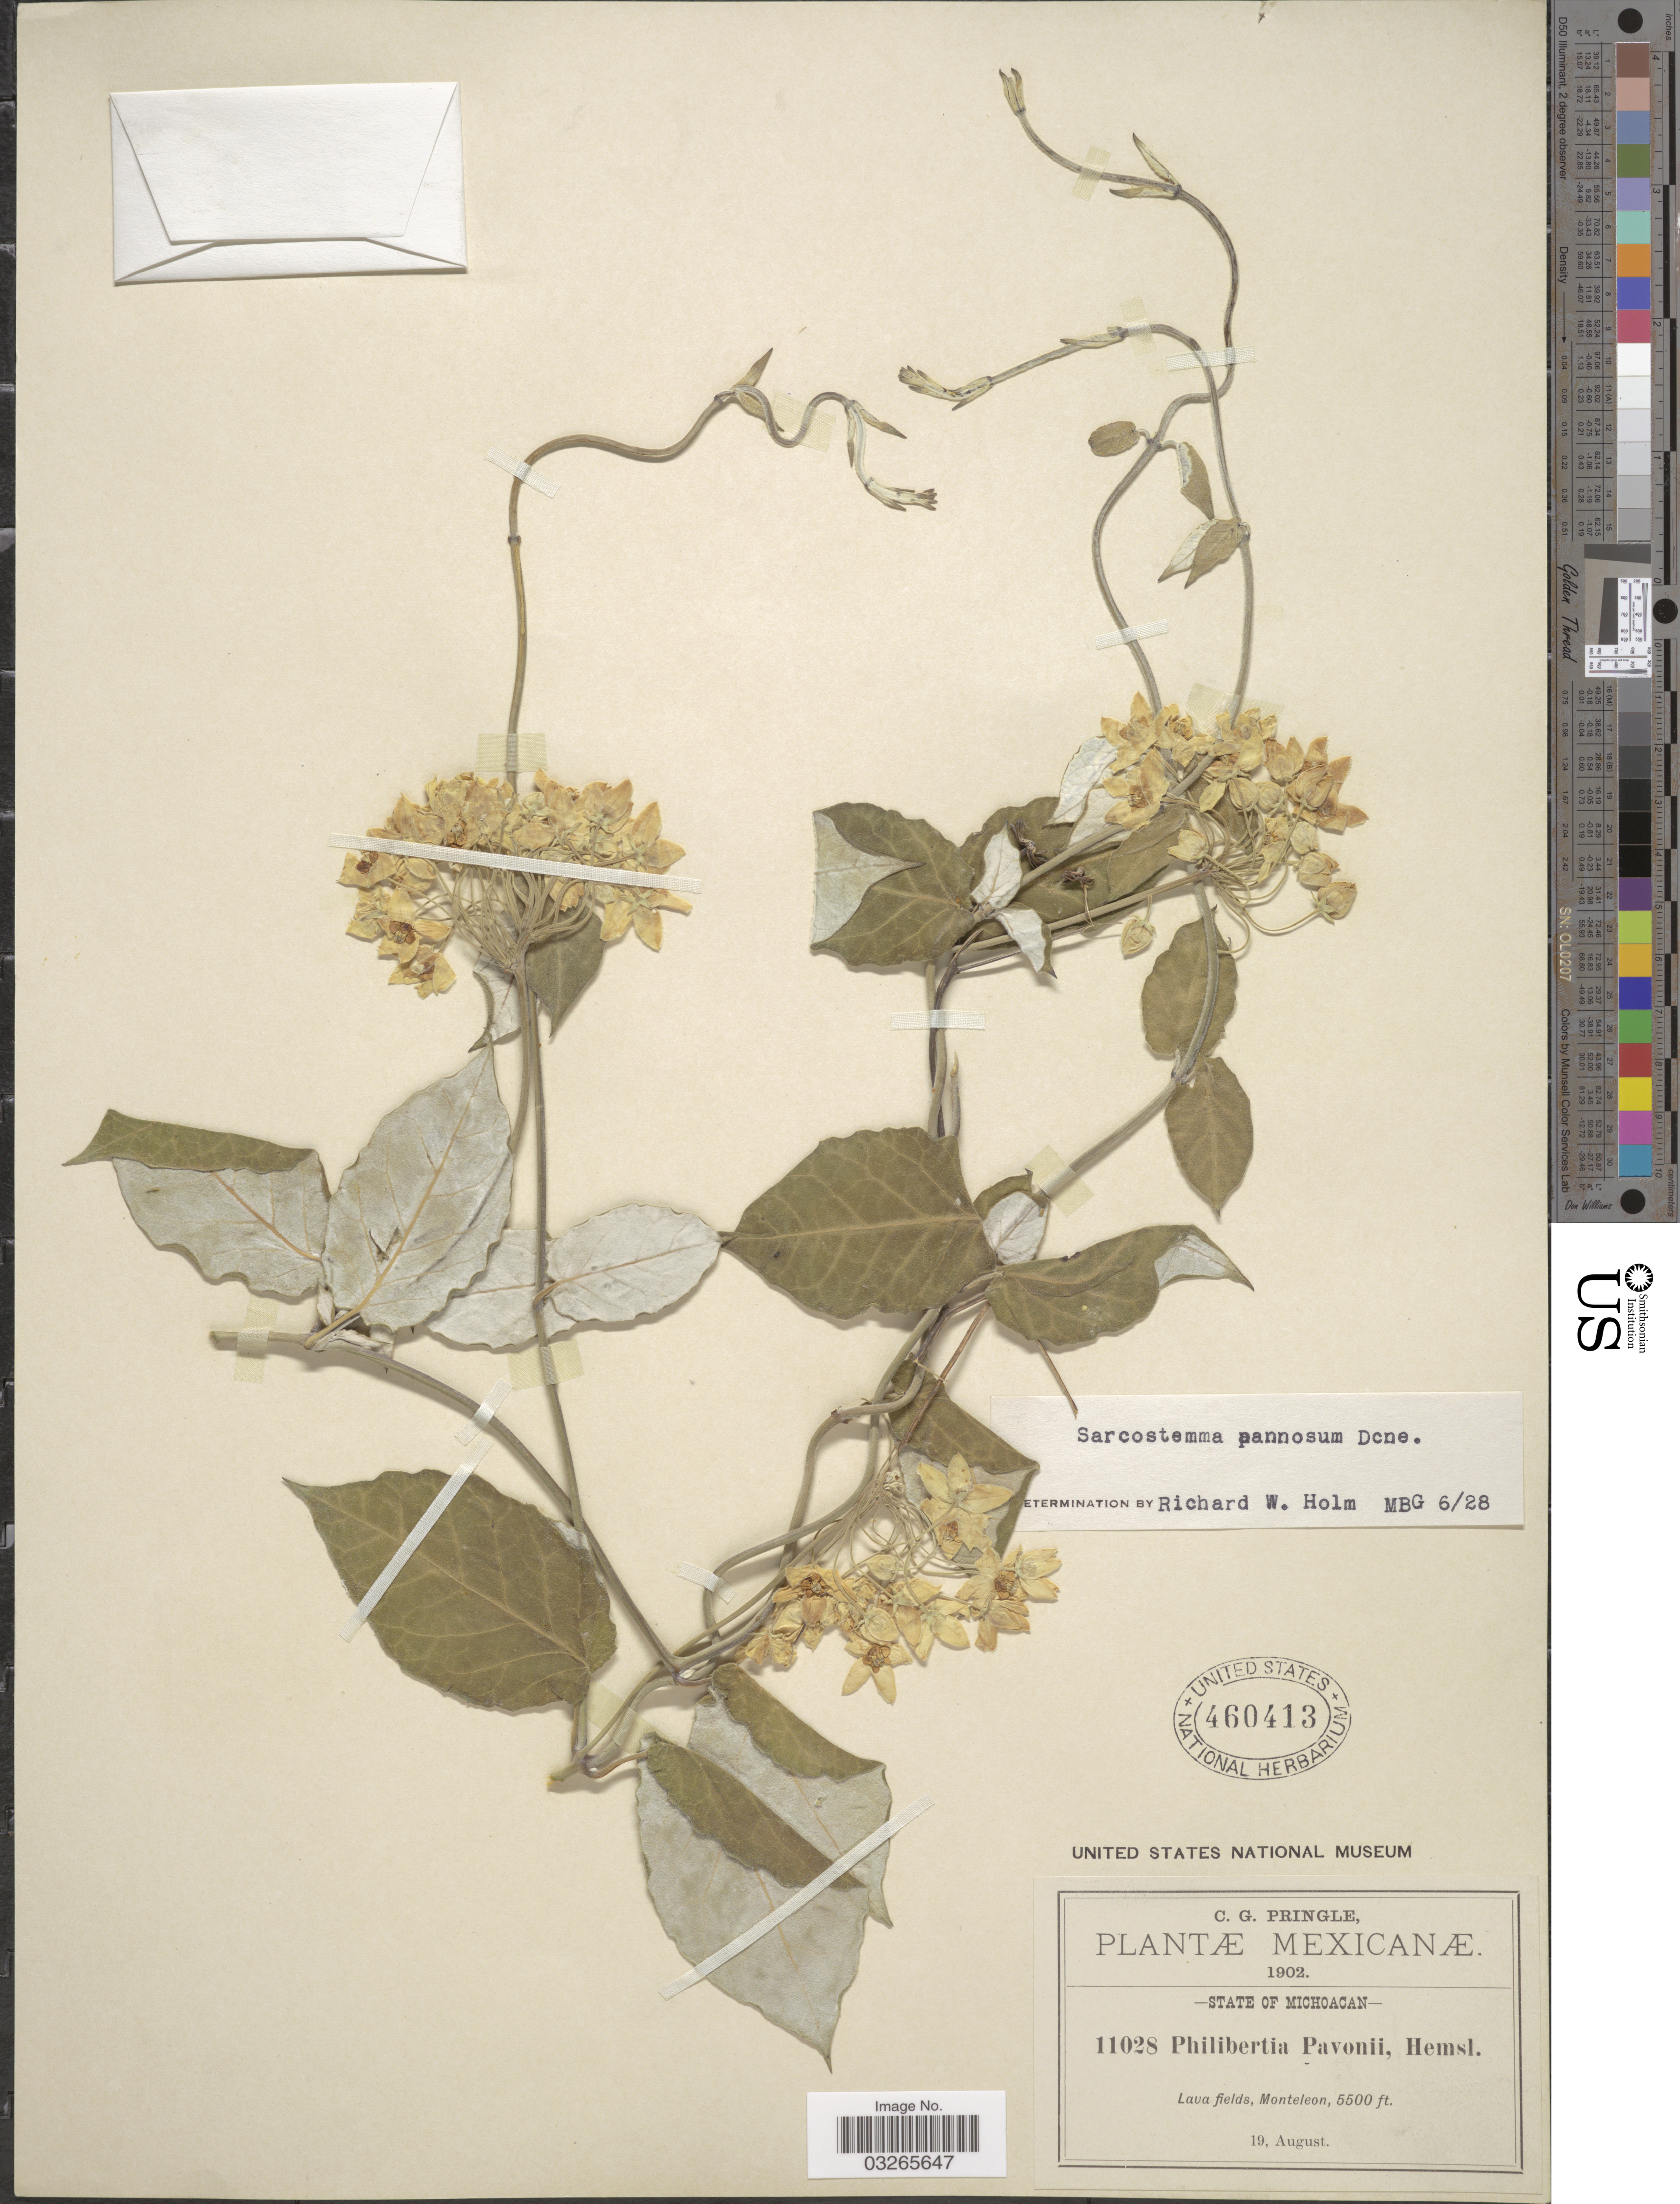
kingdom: Plantae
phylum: Tracheophyta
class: Magnoliopsida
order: Gentianales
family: Apocynaceae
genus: Sarcostemma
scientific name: Sarcostemma pannosum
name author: Decne.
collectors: C. G. Pringle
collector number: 11028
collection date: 1902-08-19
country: Mexico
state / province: Michoacán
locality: Lava fields, Monteleon.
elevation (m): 1676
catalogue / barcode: US 460413